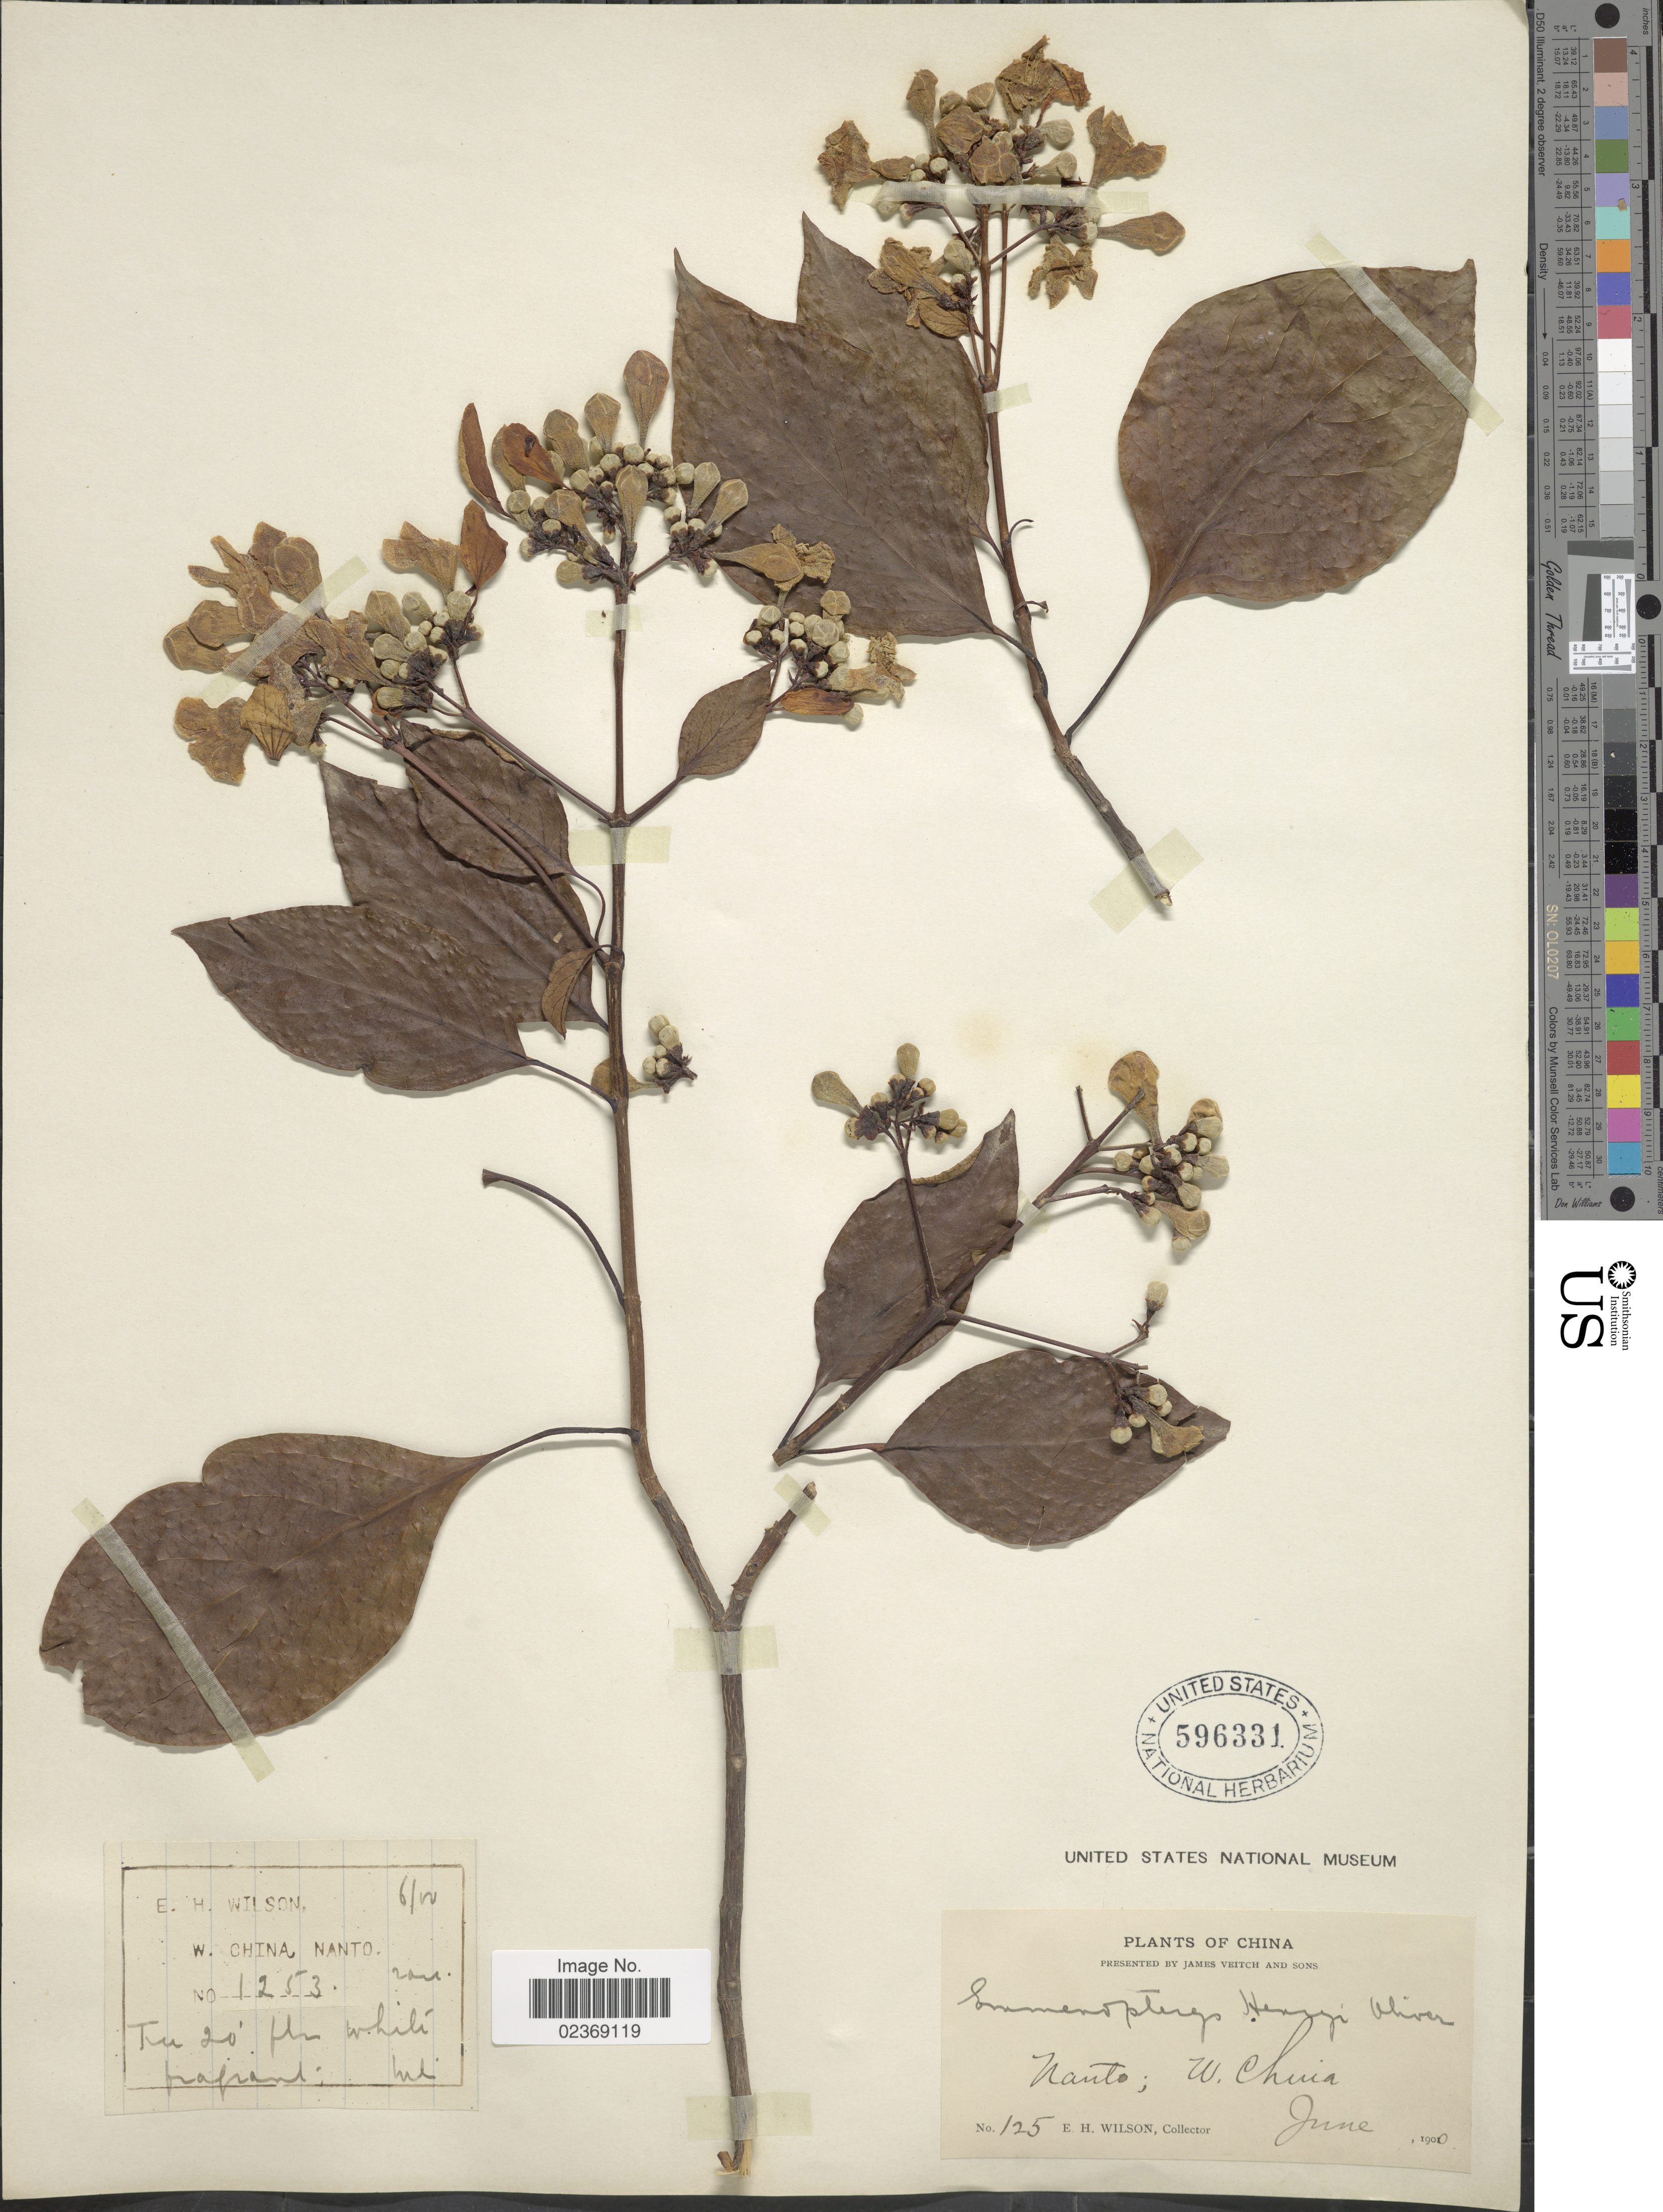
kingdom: Plantae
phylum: Tracheophyta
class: Magnoliopsida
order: Gentianales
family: Rubiaceae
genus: Emmenopterys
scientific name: Emmenopterys henryi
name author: Oliv.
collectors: E. Wilson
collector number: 1253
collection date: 1900-06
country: China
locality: W. China, Nanto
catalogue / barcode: US 596331